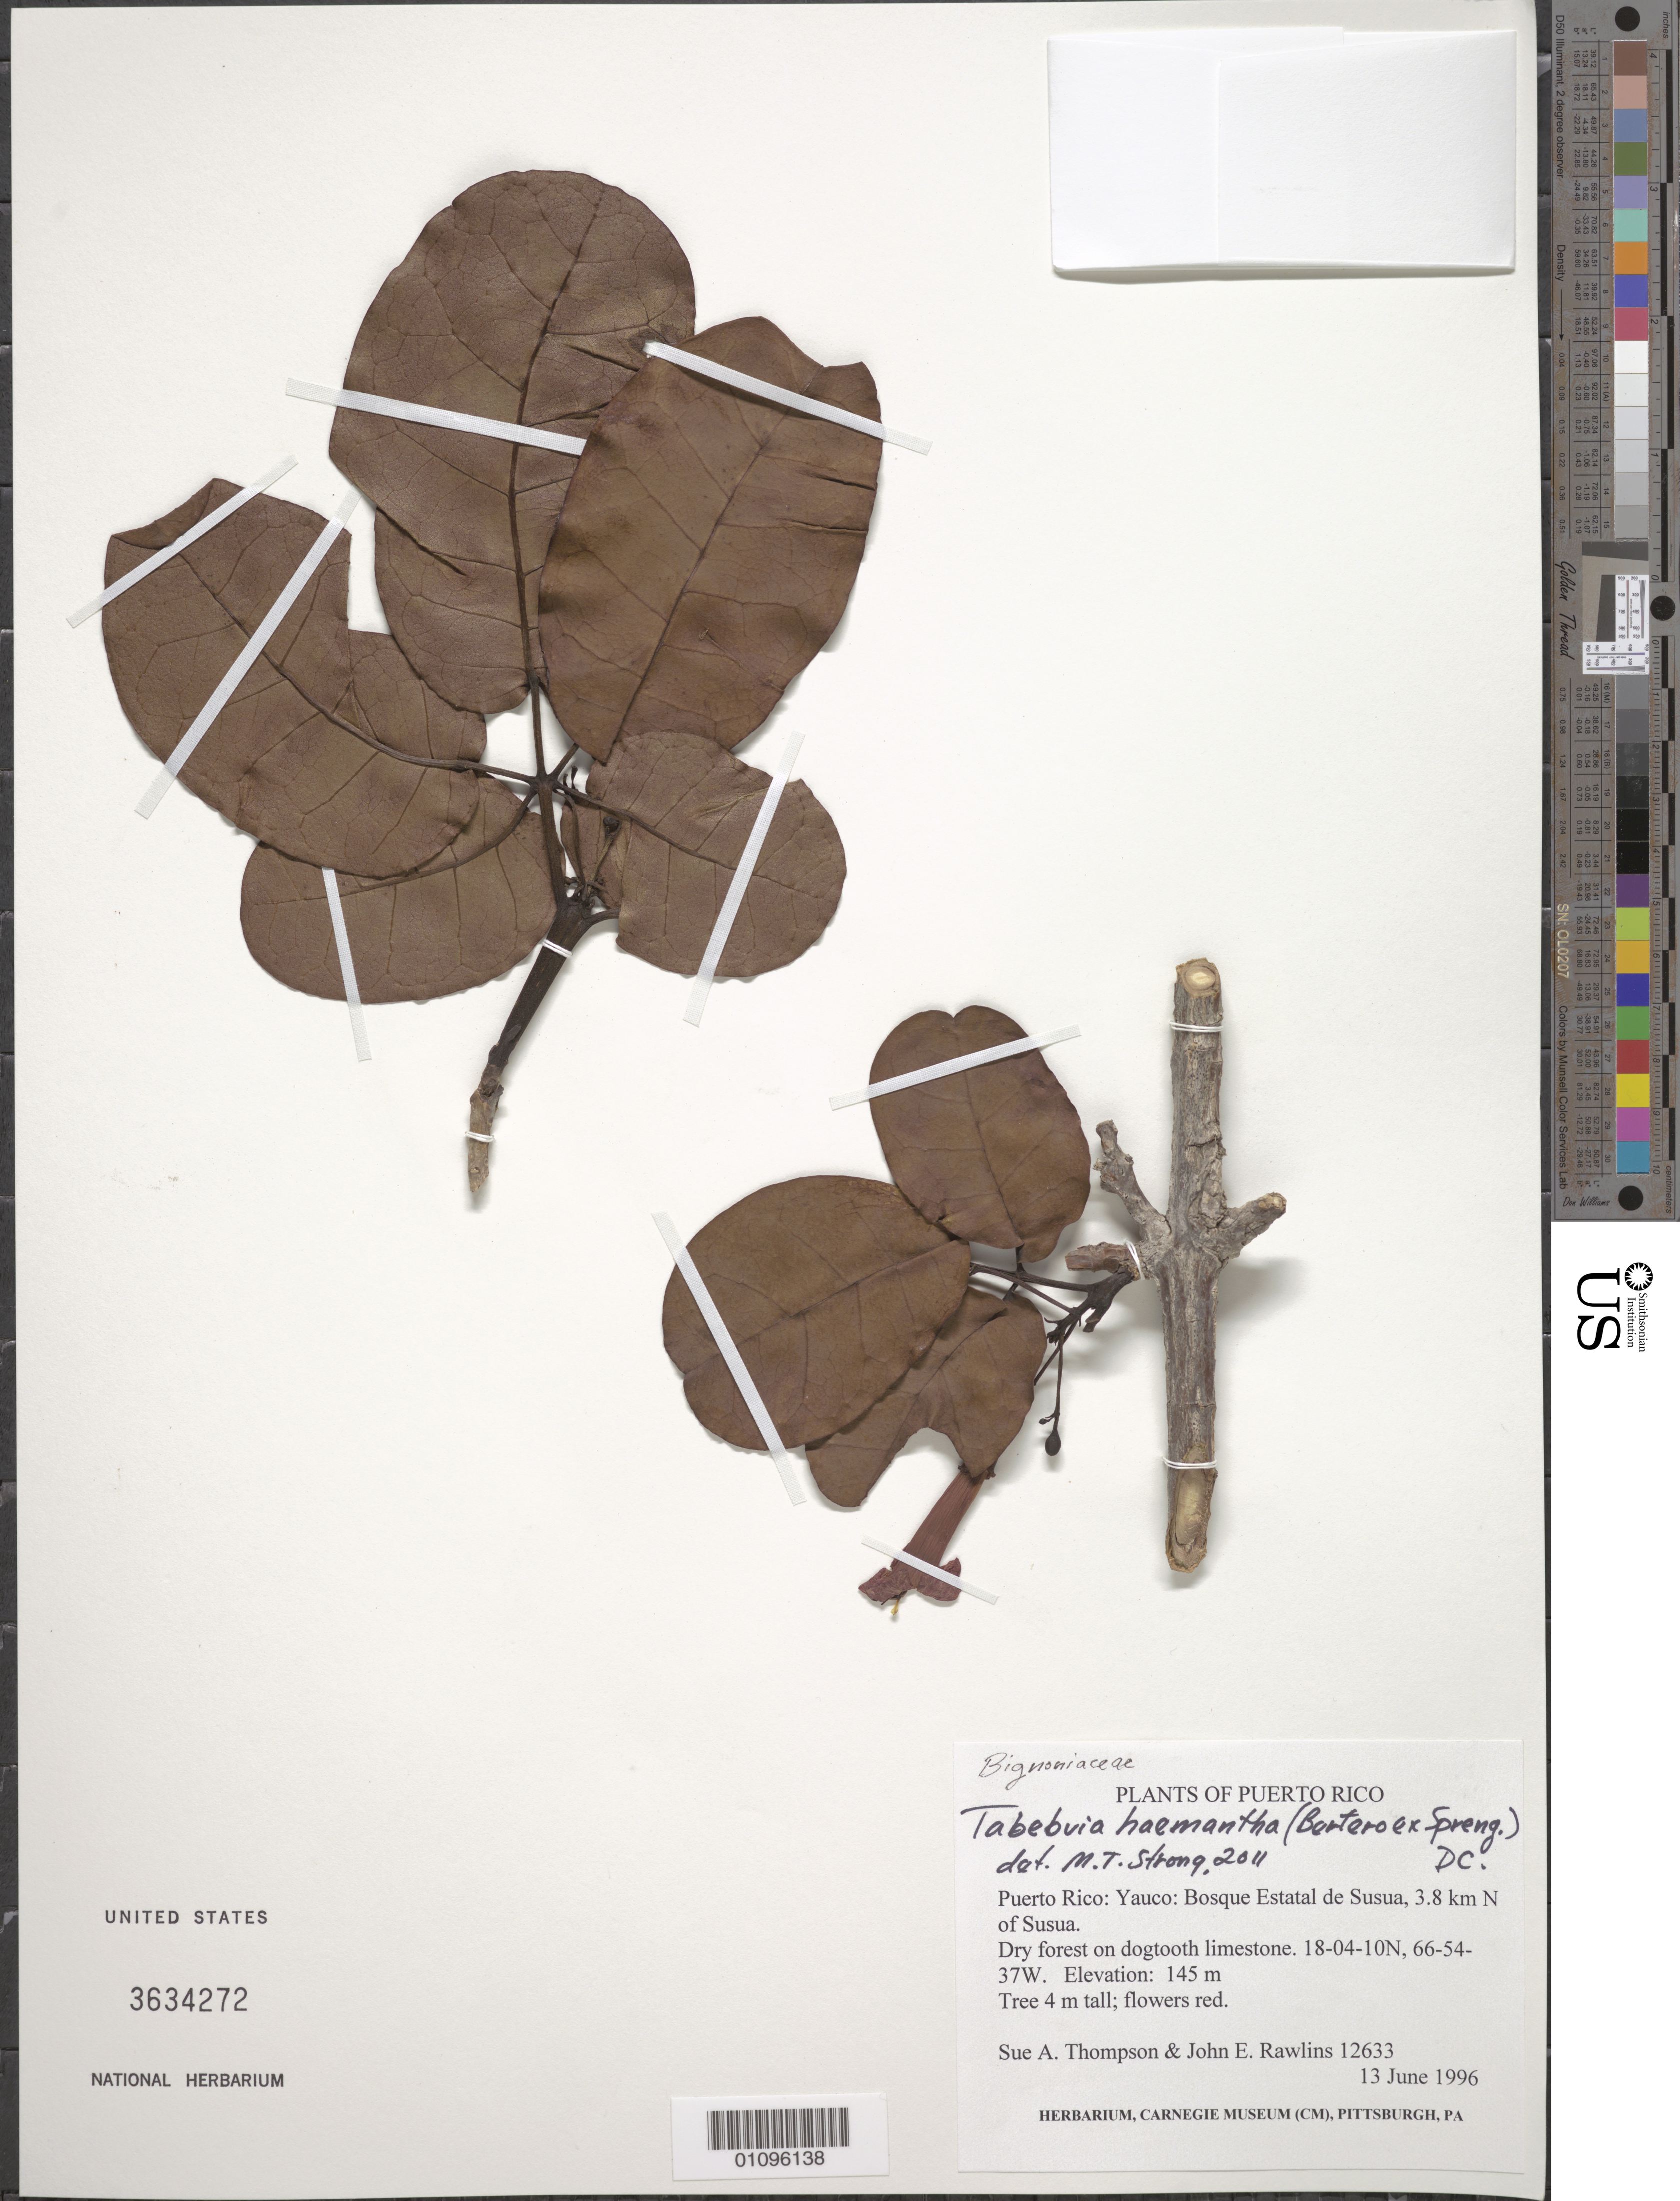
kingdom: Plantae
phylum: Tracheophyta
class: Magnoliopsida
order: Lamiales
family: Bignoniaceae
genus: Tabebuia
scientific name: Tabebuia haemantha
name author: (Bertero ex Spreng.) DC.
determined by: Strong, M. T., (US), Smithsonian Institution - National Museum of Natural History (UNITED STATES)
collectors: S. A. Thompson & J. Rawlins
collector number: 12633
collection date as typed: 13 Jun 1996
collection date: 1996-06-13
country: Puerto Rico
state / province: Yauco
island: Puerto Rico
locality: Bosque Estatal de Susua, 3.8 km N of Susua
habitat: Dry forest on dogtooth limestone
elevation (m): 145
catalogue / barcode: US 3634272